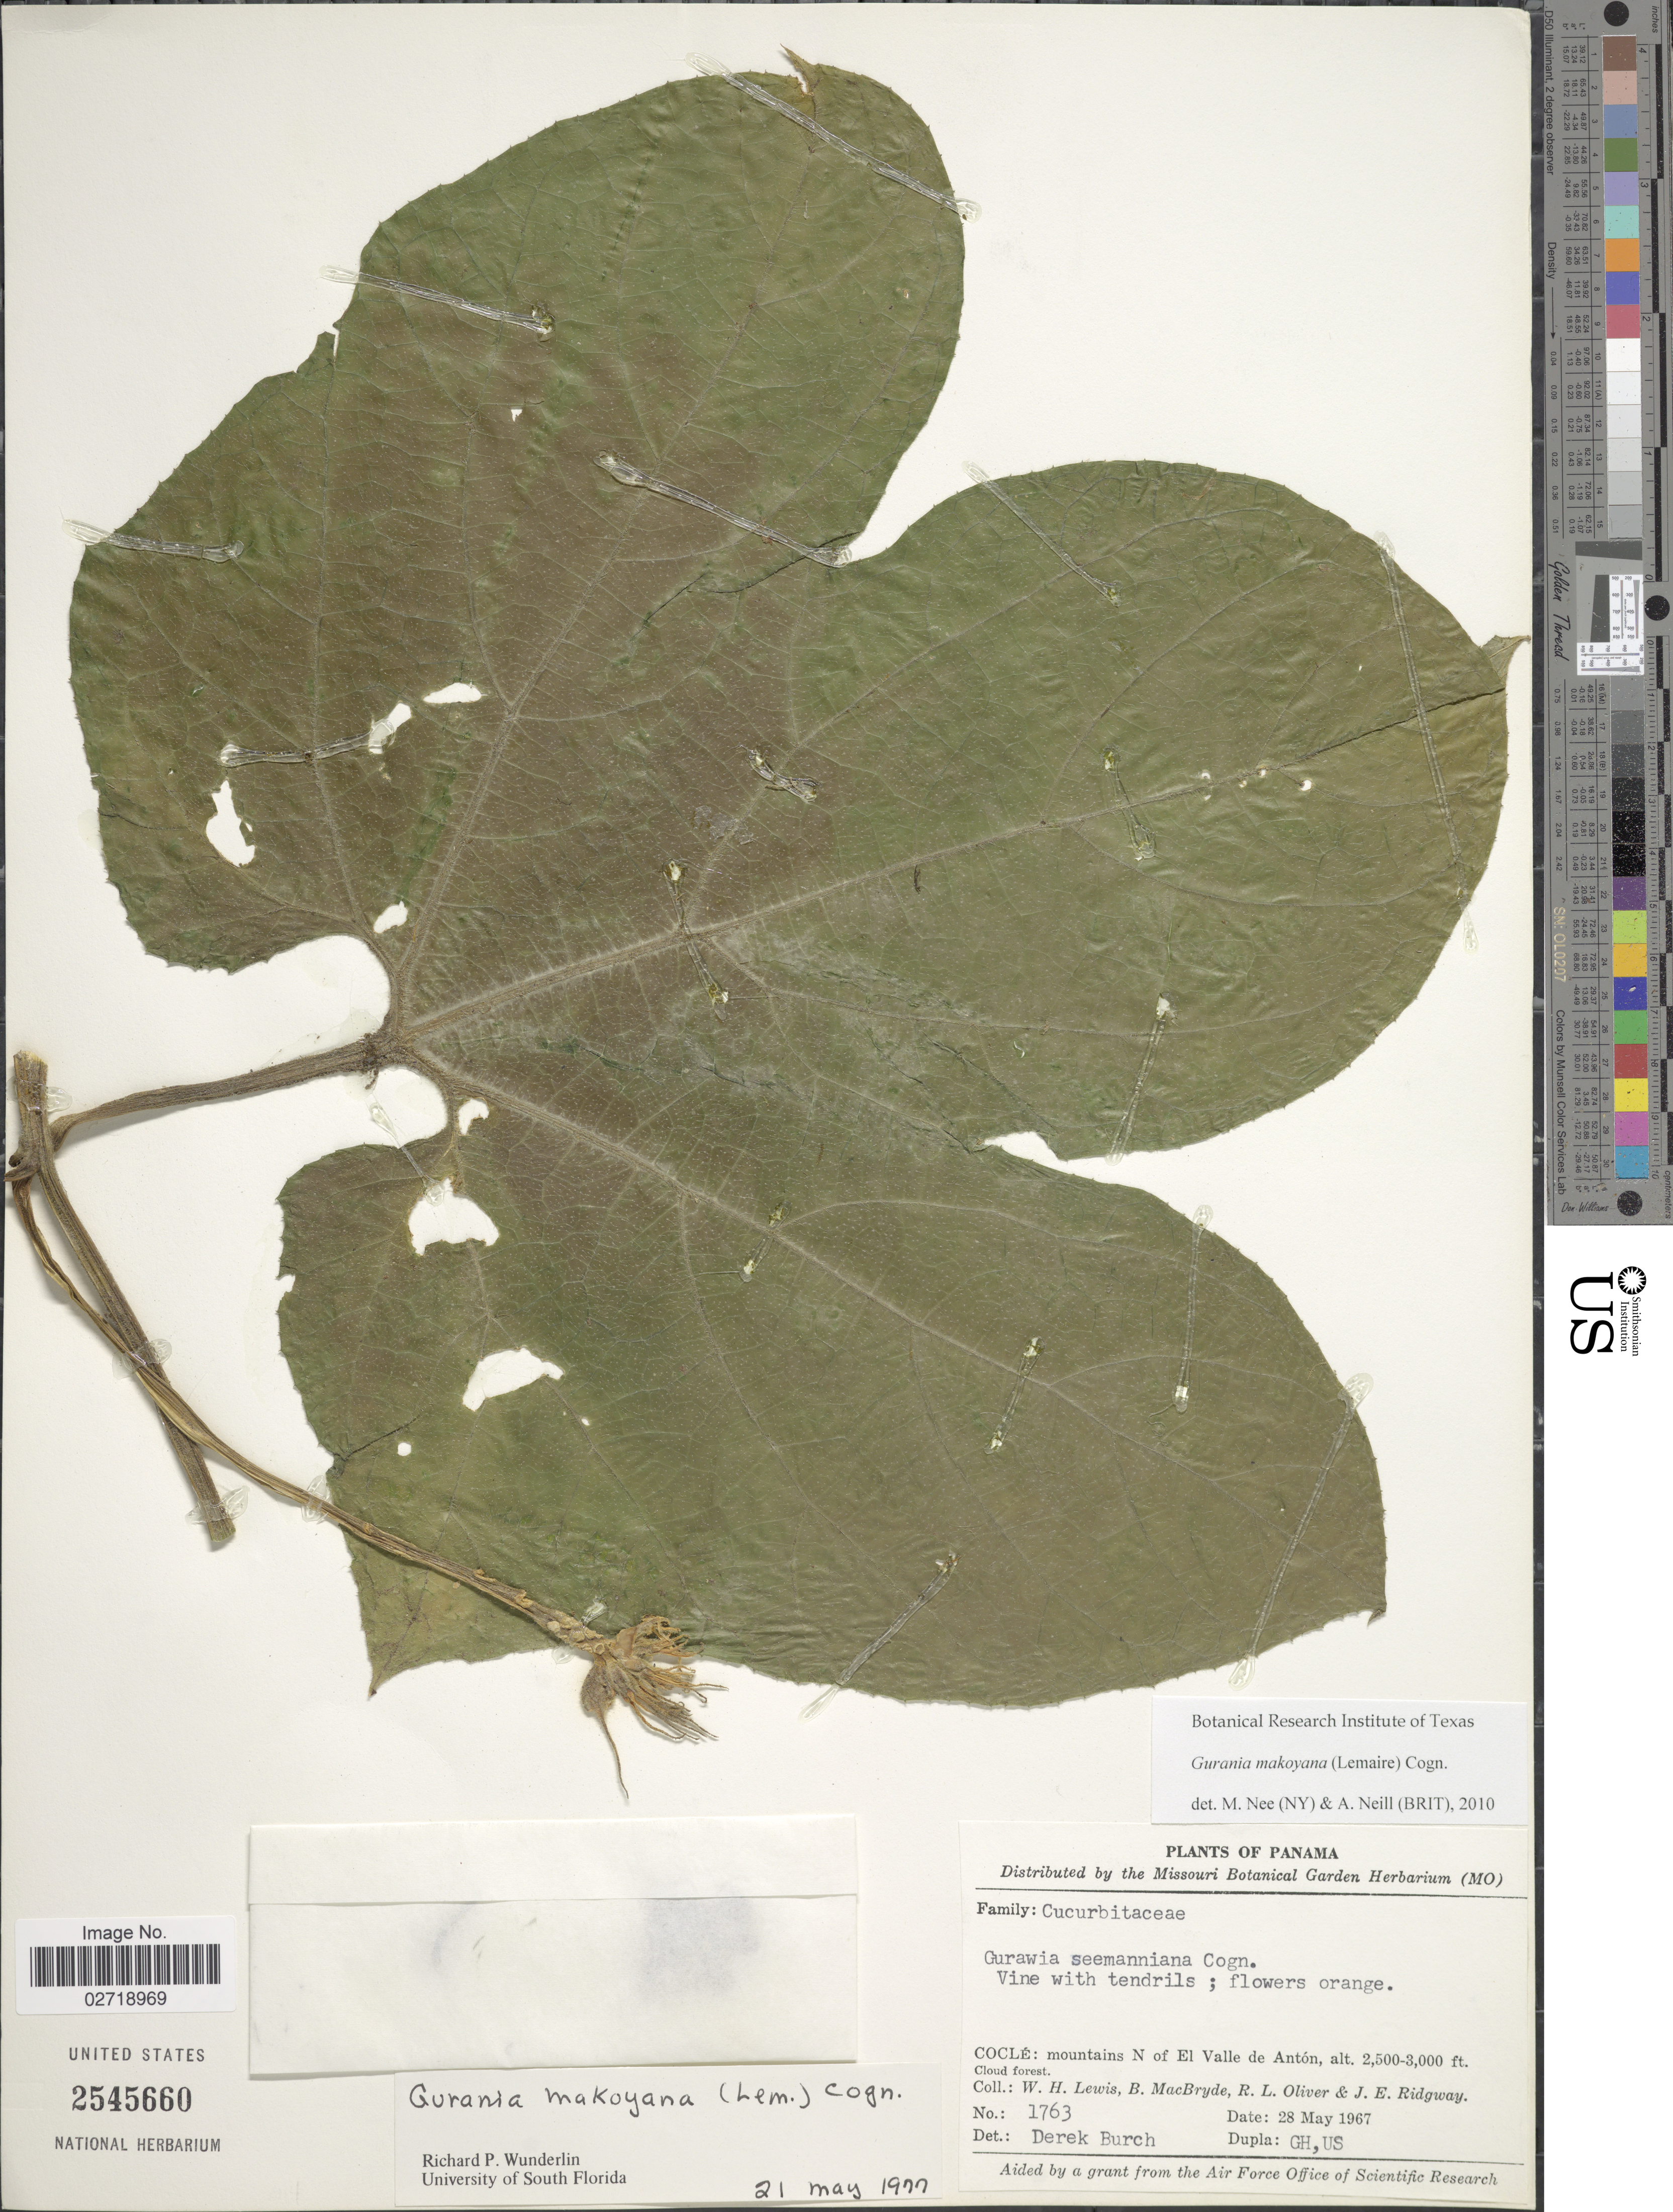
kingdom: Plantae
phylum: Tracheophyta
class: Magnoliopsida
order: Cucurbitales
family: Cucurbitaceae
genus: Gurania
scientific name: Gurania makoyana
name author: (Lem.) Cogn.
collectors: W. H. Lewis, B. MacBryde, R. Oliver & J. Ridgway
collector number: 1763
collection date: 1967-05-28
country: Panama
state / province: Coclé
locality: Mountains N of El Valle de Anton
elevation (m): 762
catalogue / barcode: US 2545660